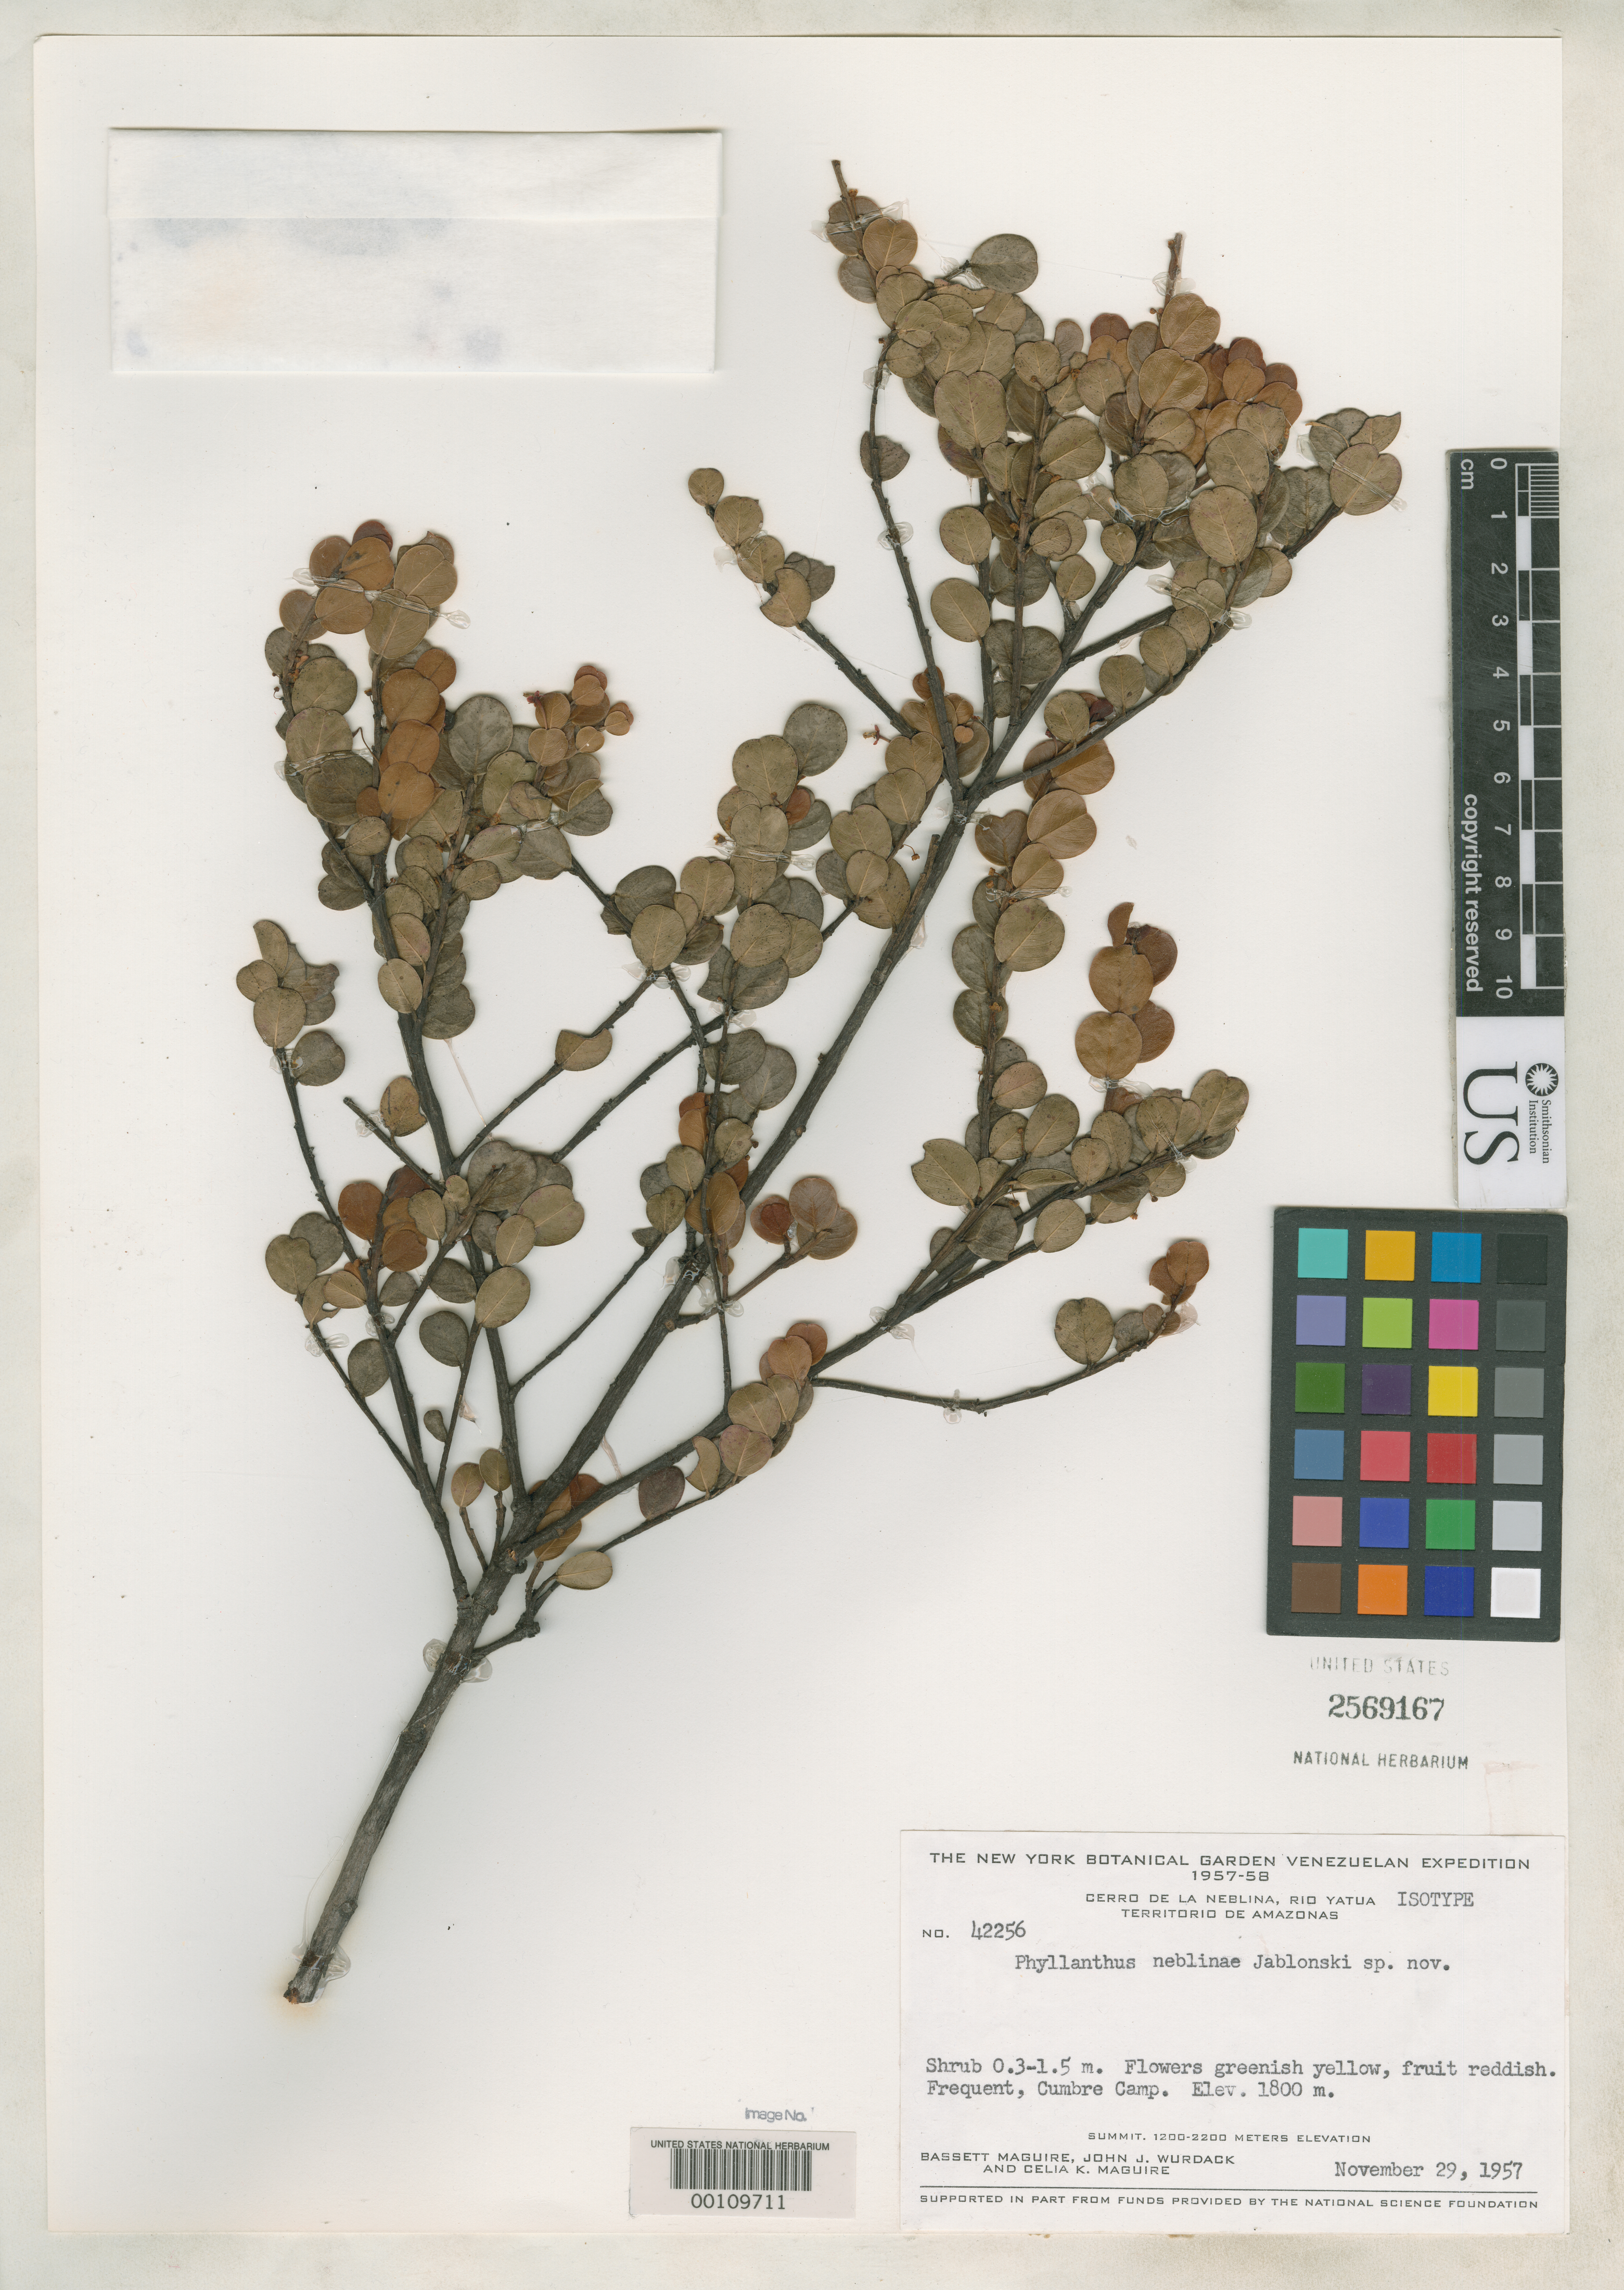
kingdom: Plantae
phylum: Tracheophyta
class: Magnoliopsida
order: Malpighiales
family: Phyllanthaceae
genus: Phyllanthus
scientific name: Phyllanthus neblinae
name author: Jabl.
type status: Isotype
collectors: B. Maguire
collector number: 42256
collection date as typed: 29 Nov 1957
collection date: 1957-11-29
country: Venezuela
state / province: Amazonas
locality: Cerro de la Neblina.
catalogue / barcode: US 2569167